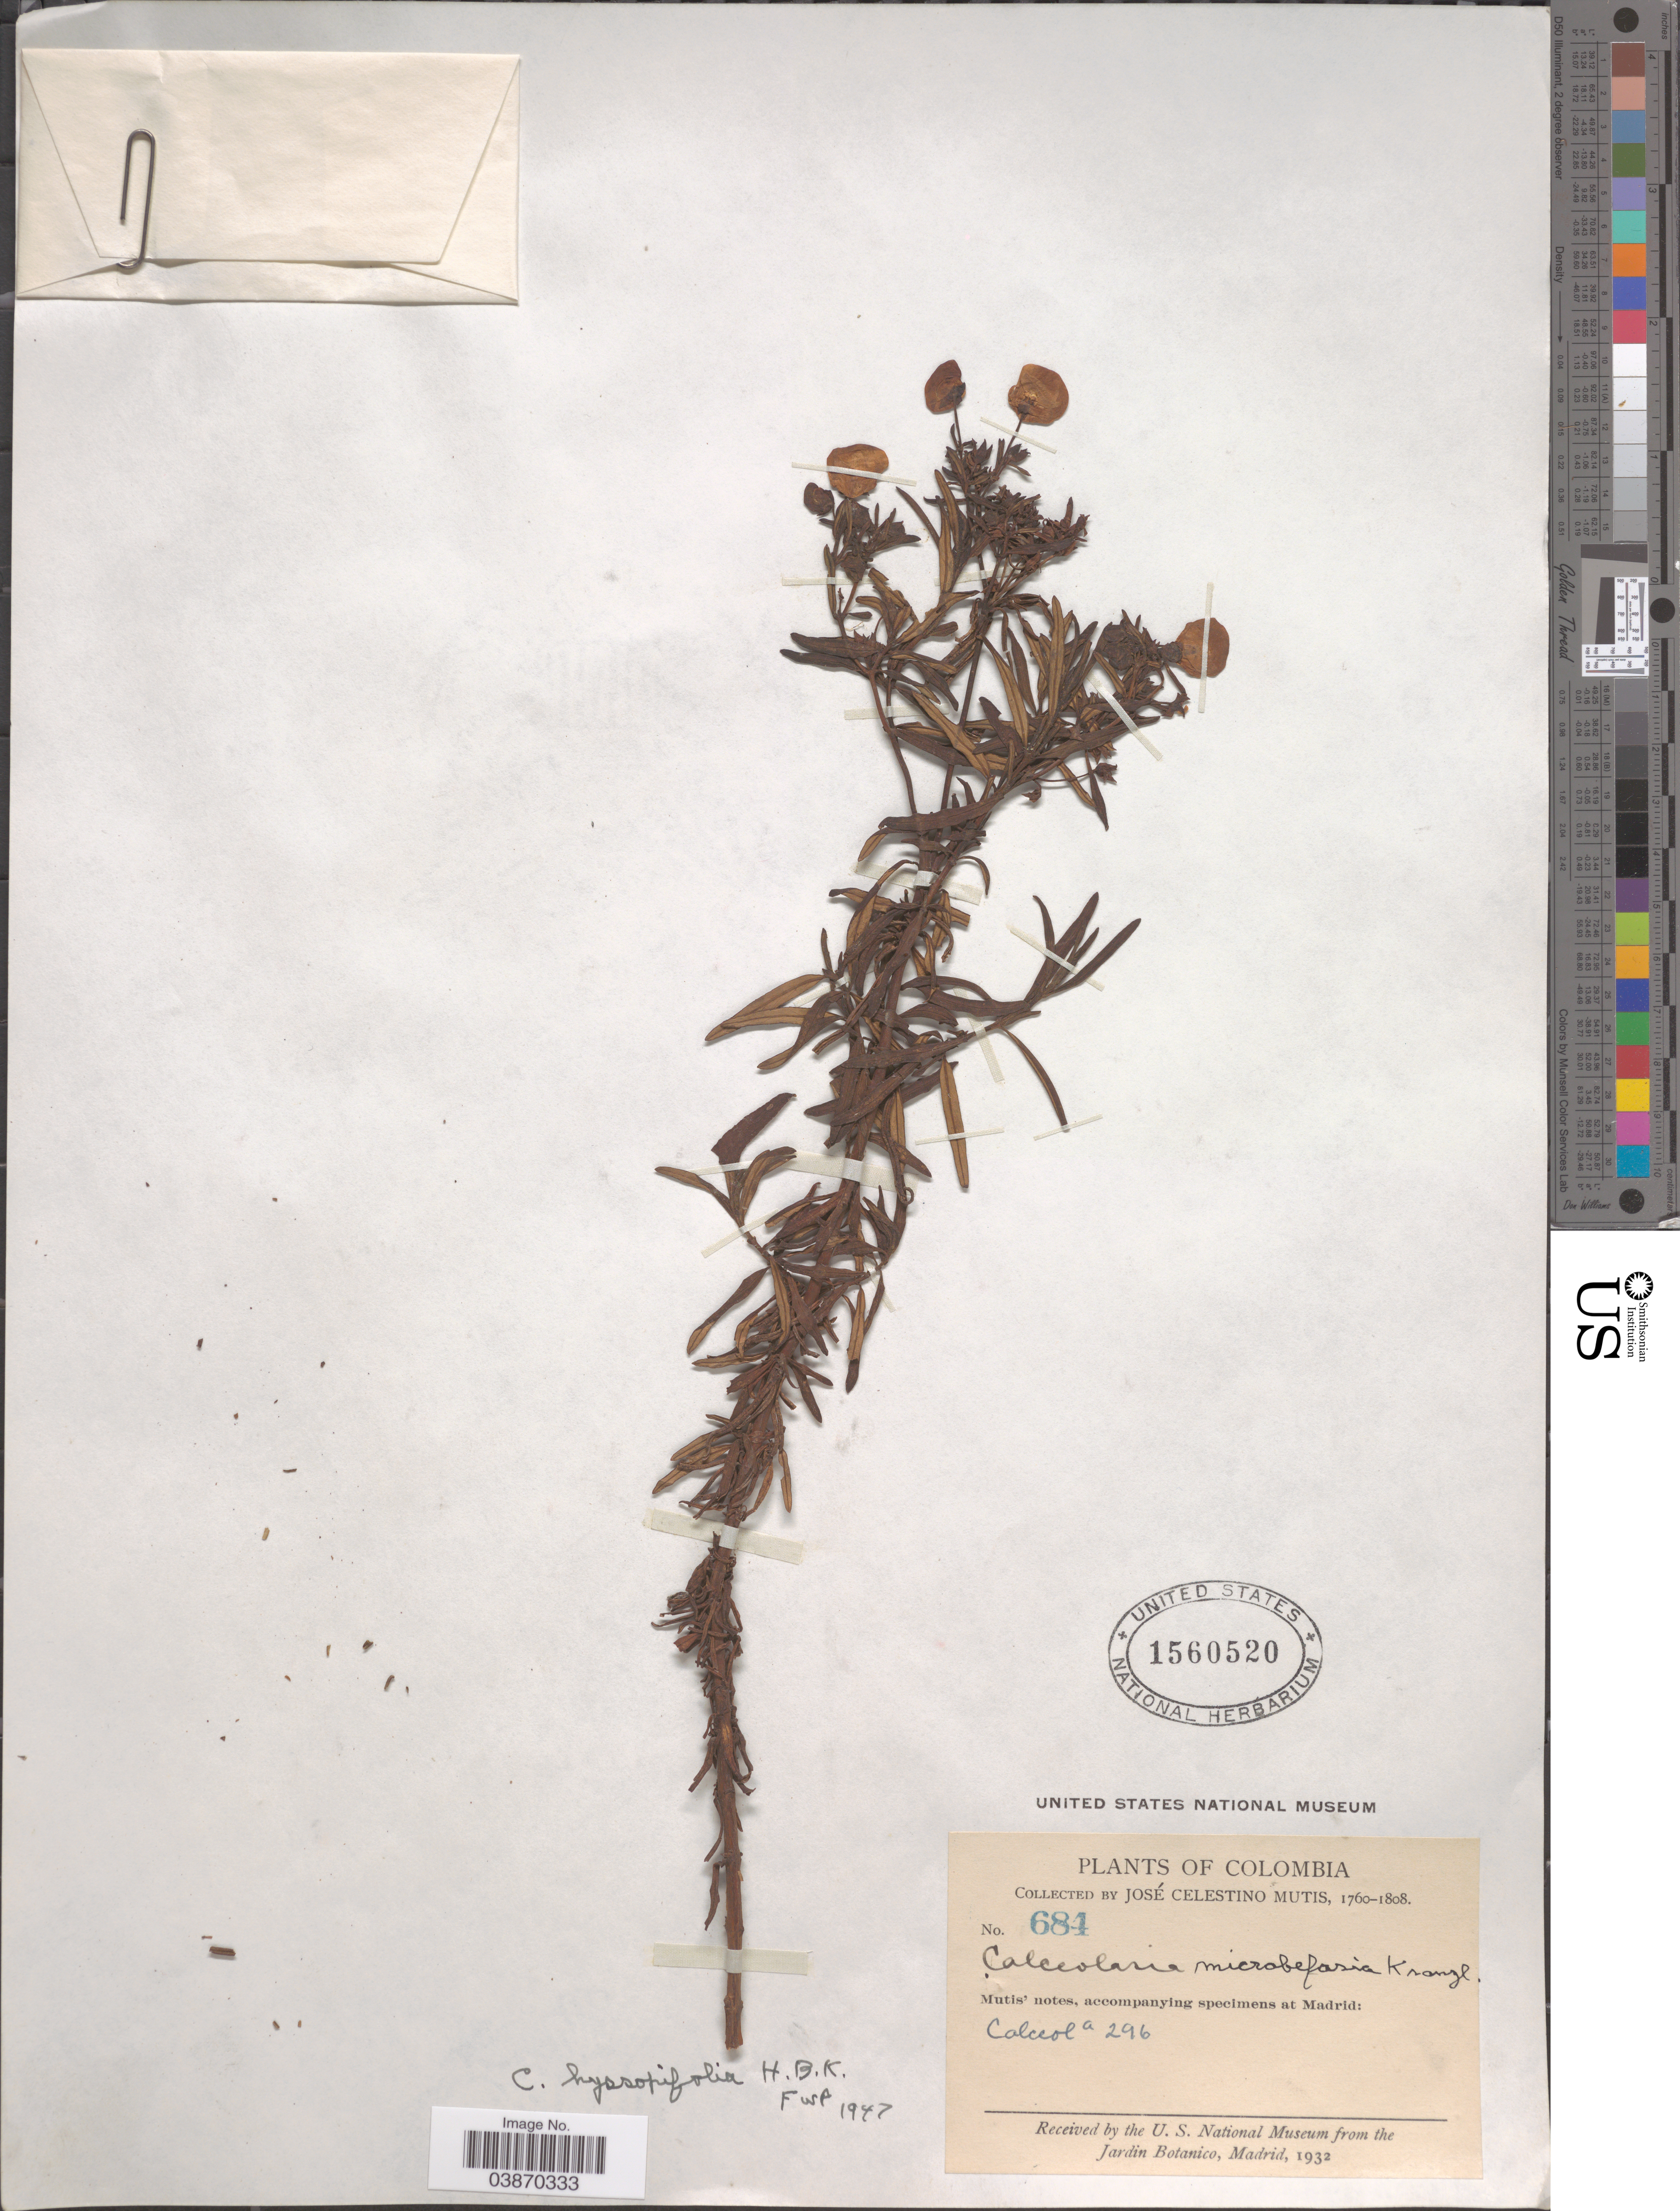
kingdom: Plantae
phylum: Tracheophyta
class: Magnoliopsida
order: Lamiales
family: Calceolariaceae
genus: Calceolaria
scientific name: Calceolaria hyssopifolia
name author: Kunth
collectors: J. C. B. Mutis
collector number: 684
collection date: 1760/1808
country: Colombia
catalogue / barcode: US 1560520